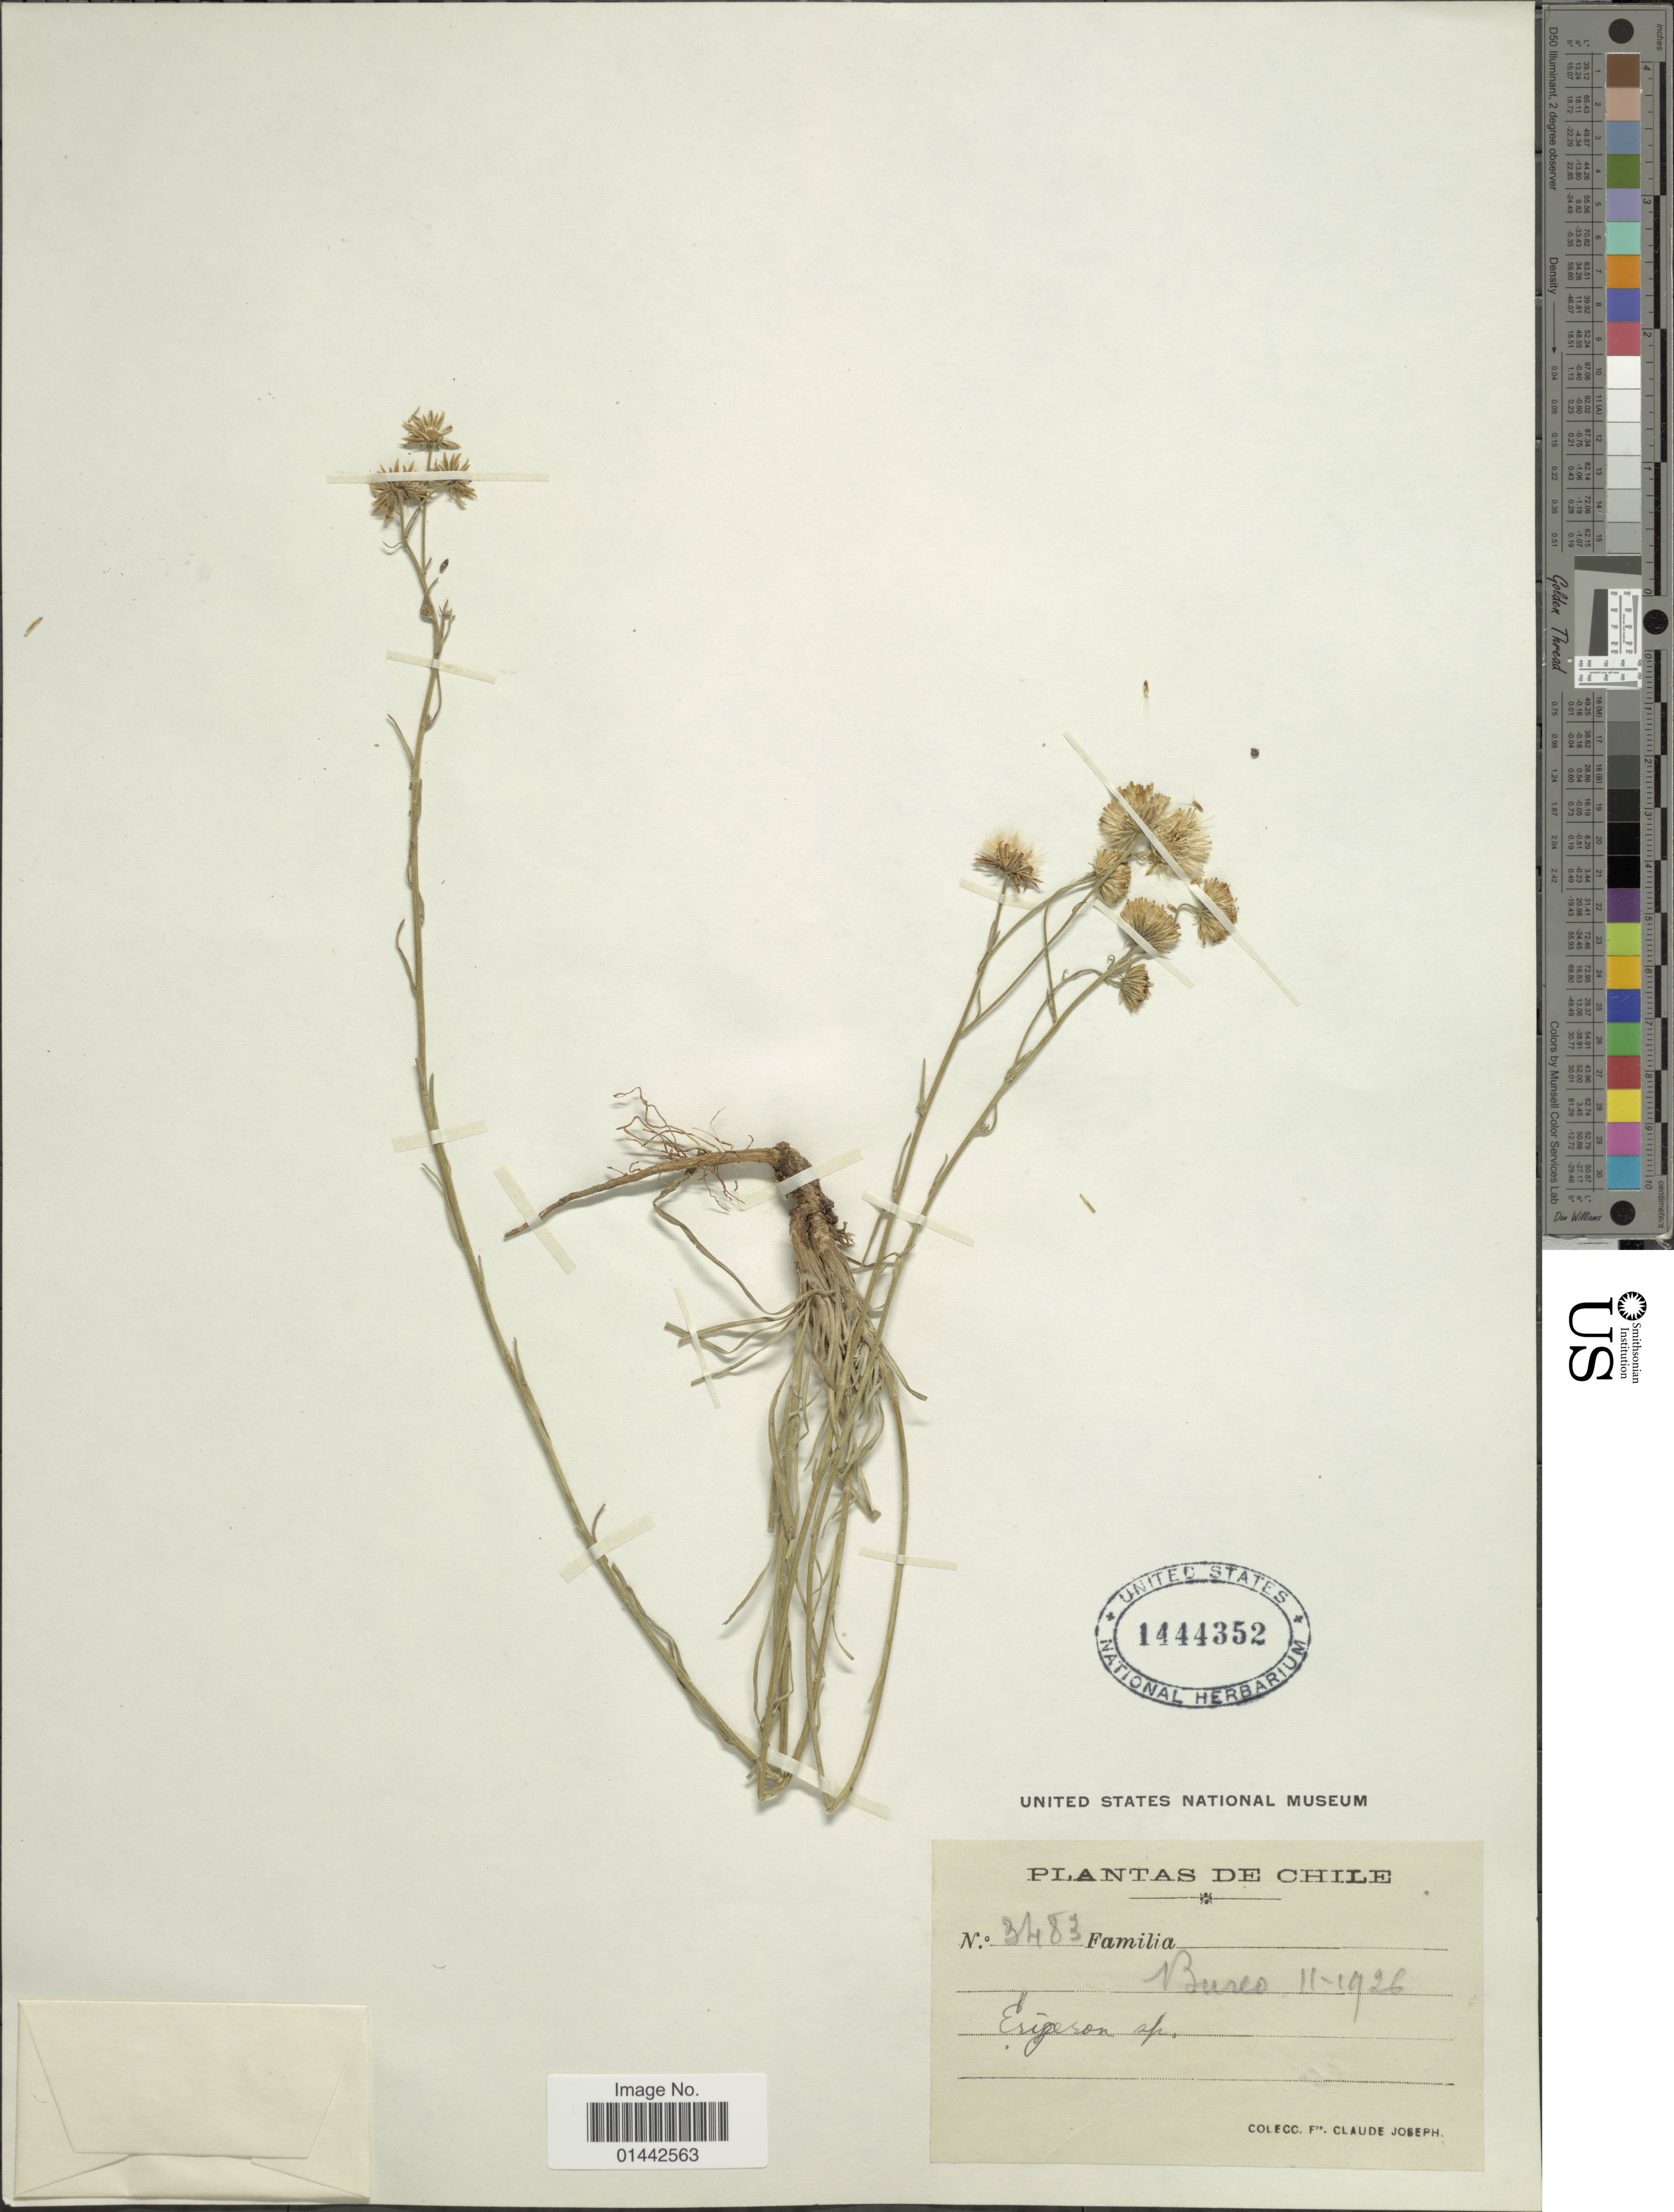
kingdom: Plantae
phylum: Tracheophyta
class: Magnoliopsida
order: Asterales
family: Asteraceae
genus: Erigeron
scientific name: Erigeron sp.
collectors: Bro. Claude-Joseph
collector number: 3483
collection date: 1926-02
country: Chile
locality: Bureo. [unsure placement]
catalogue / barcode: US 1444352